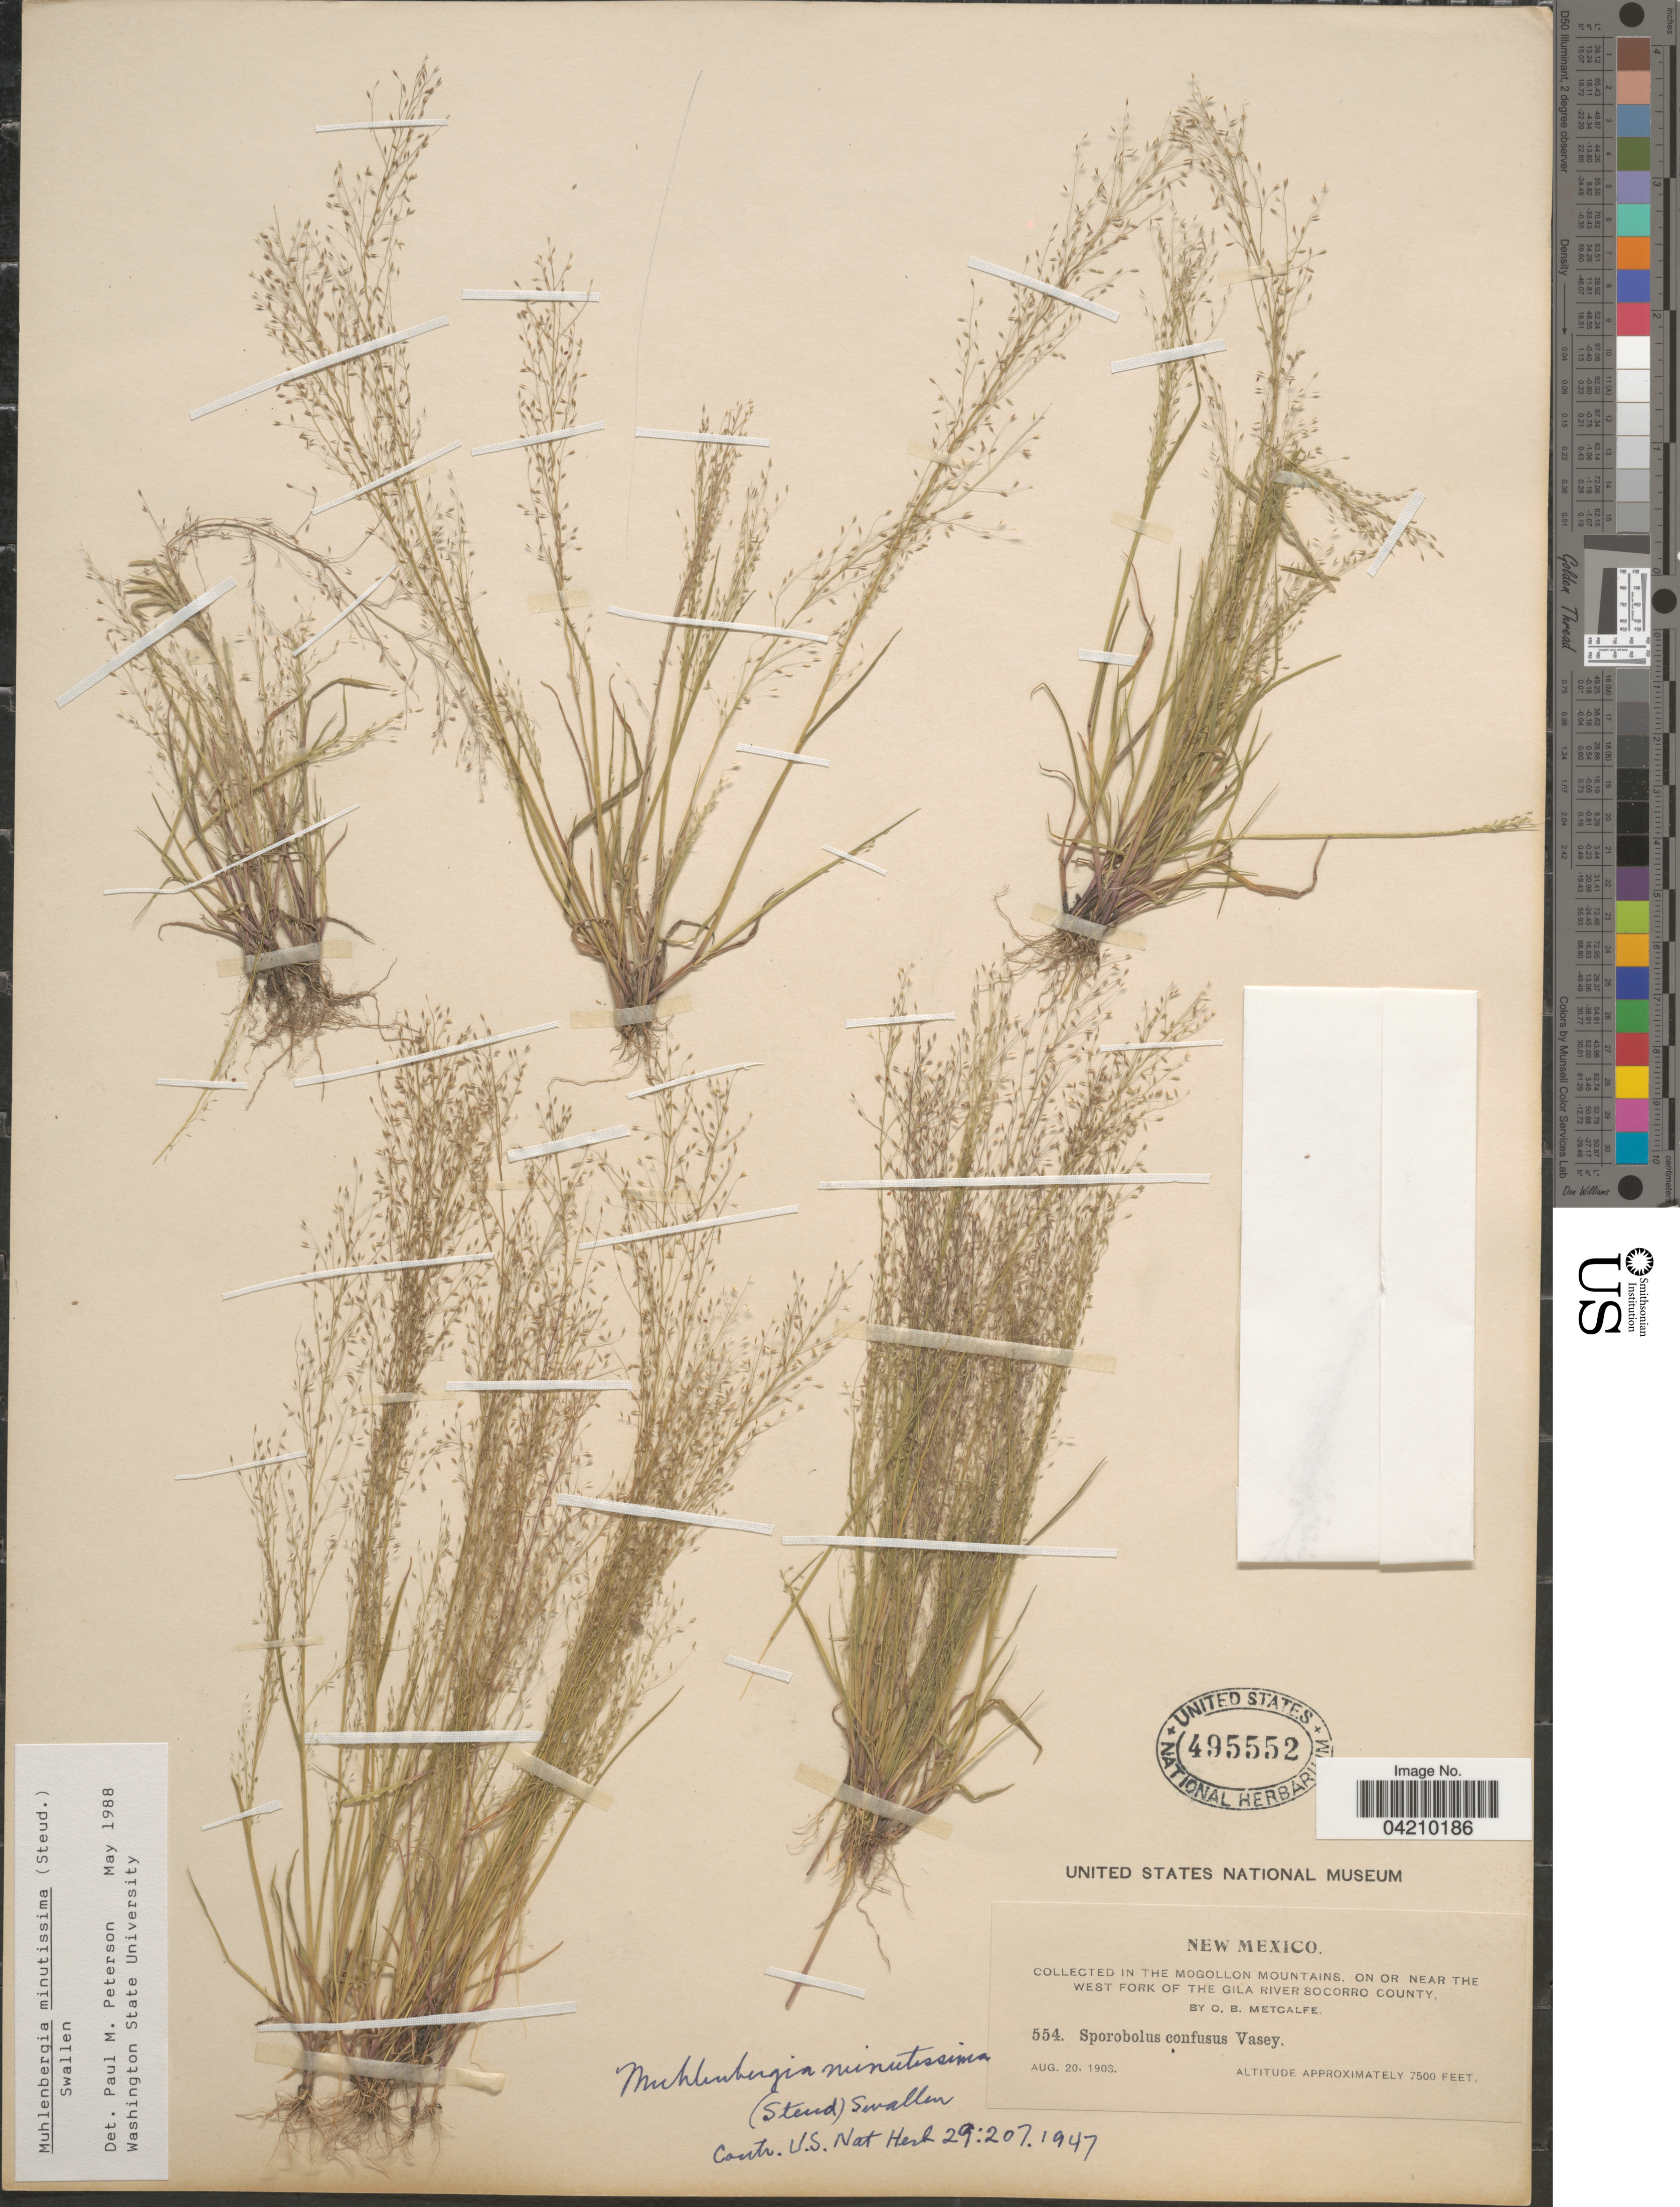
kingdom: Plantae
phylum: Tracheophyta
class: Liliopsida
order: Poales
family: Poaceae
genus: Muhlenbergia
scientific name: Muhlenbergia minutissima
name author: (Steud.) Swallen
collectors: O. B. Metcalfe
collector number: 554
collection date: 1903-08-20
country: United States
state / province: New Mexico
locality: In the Mogollon Mountains, on or near the West Fork of the Gila River Socorro County.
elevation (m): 2286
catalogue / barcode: US 495552